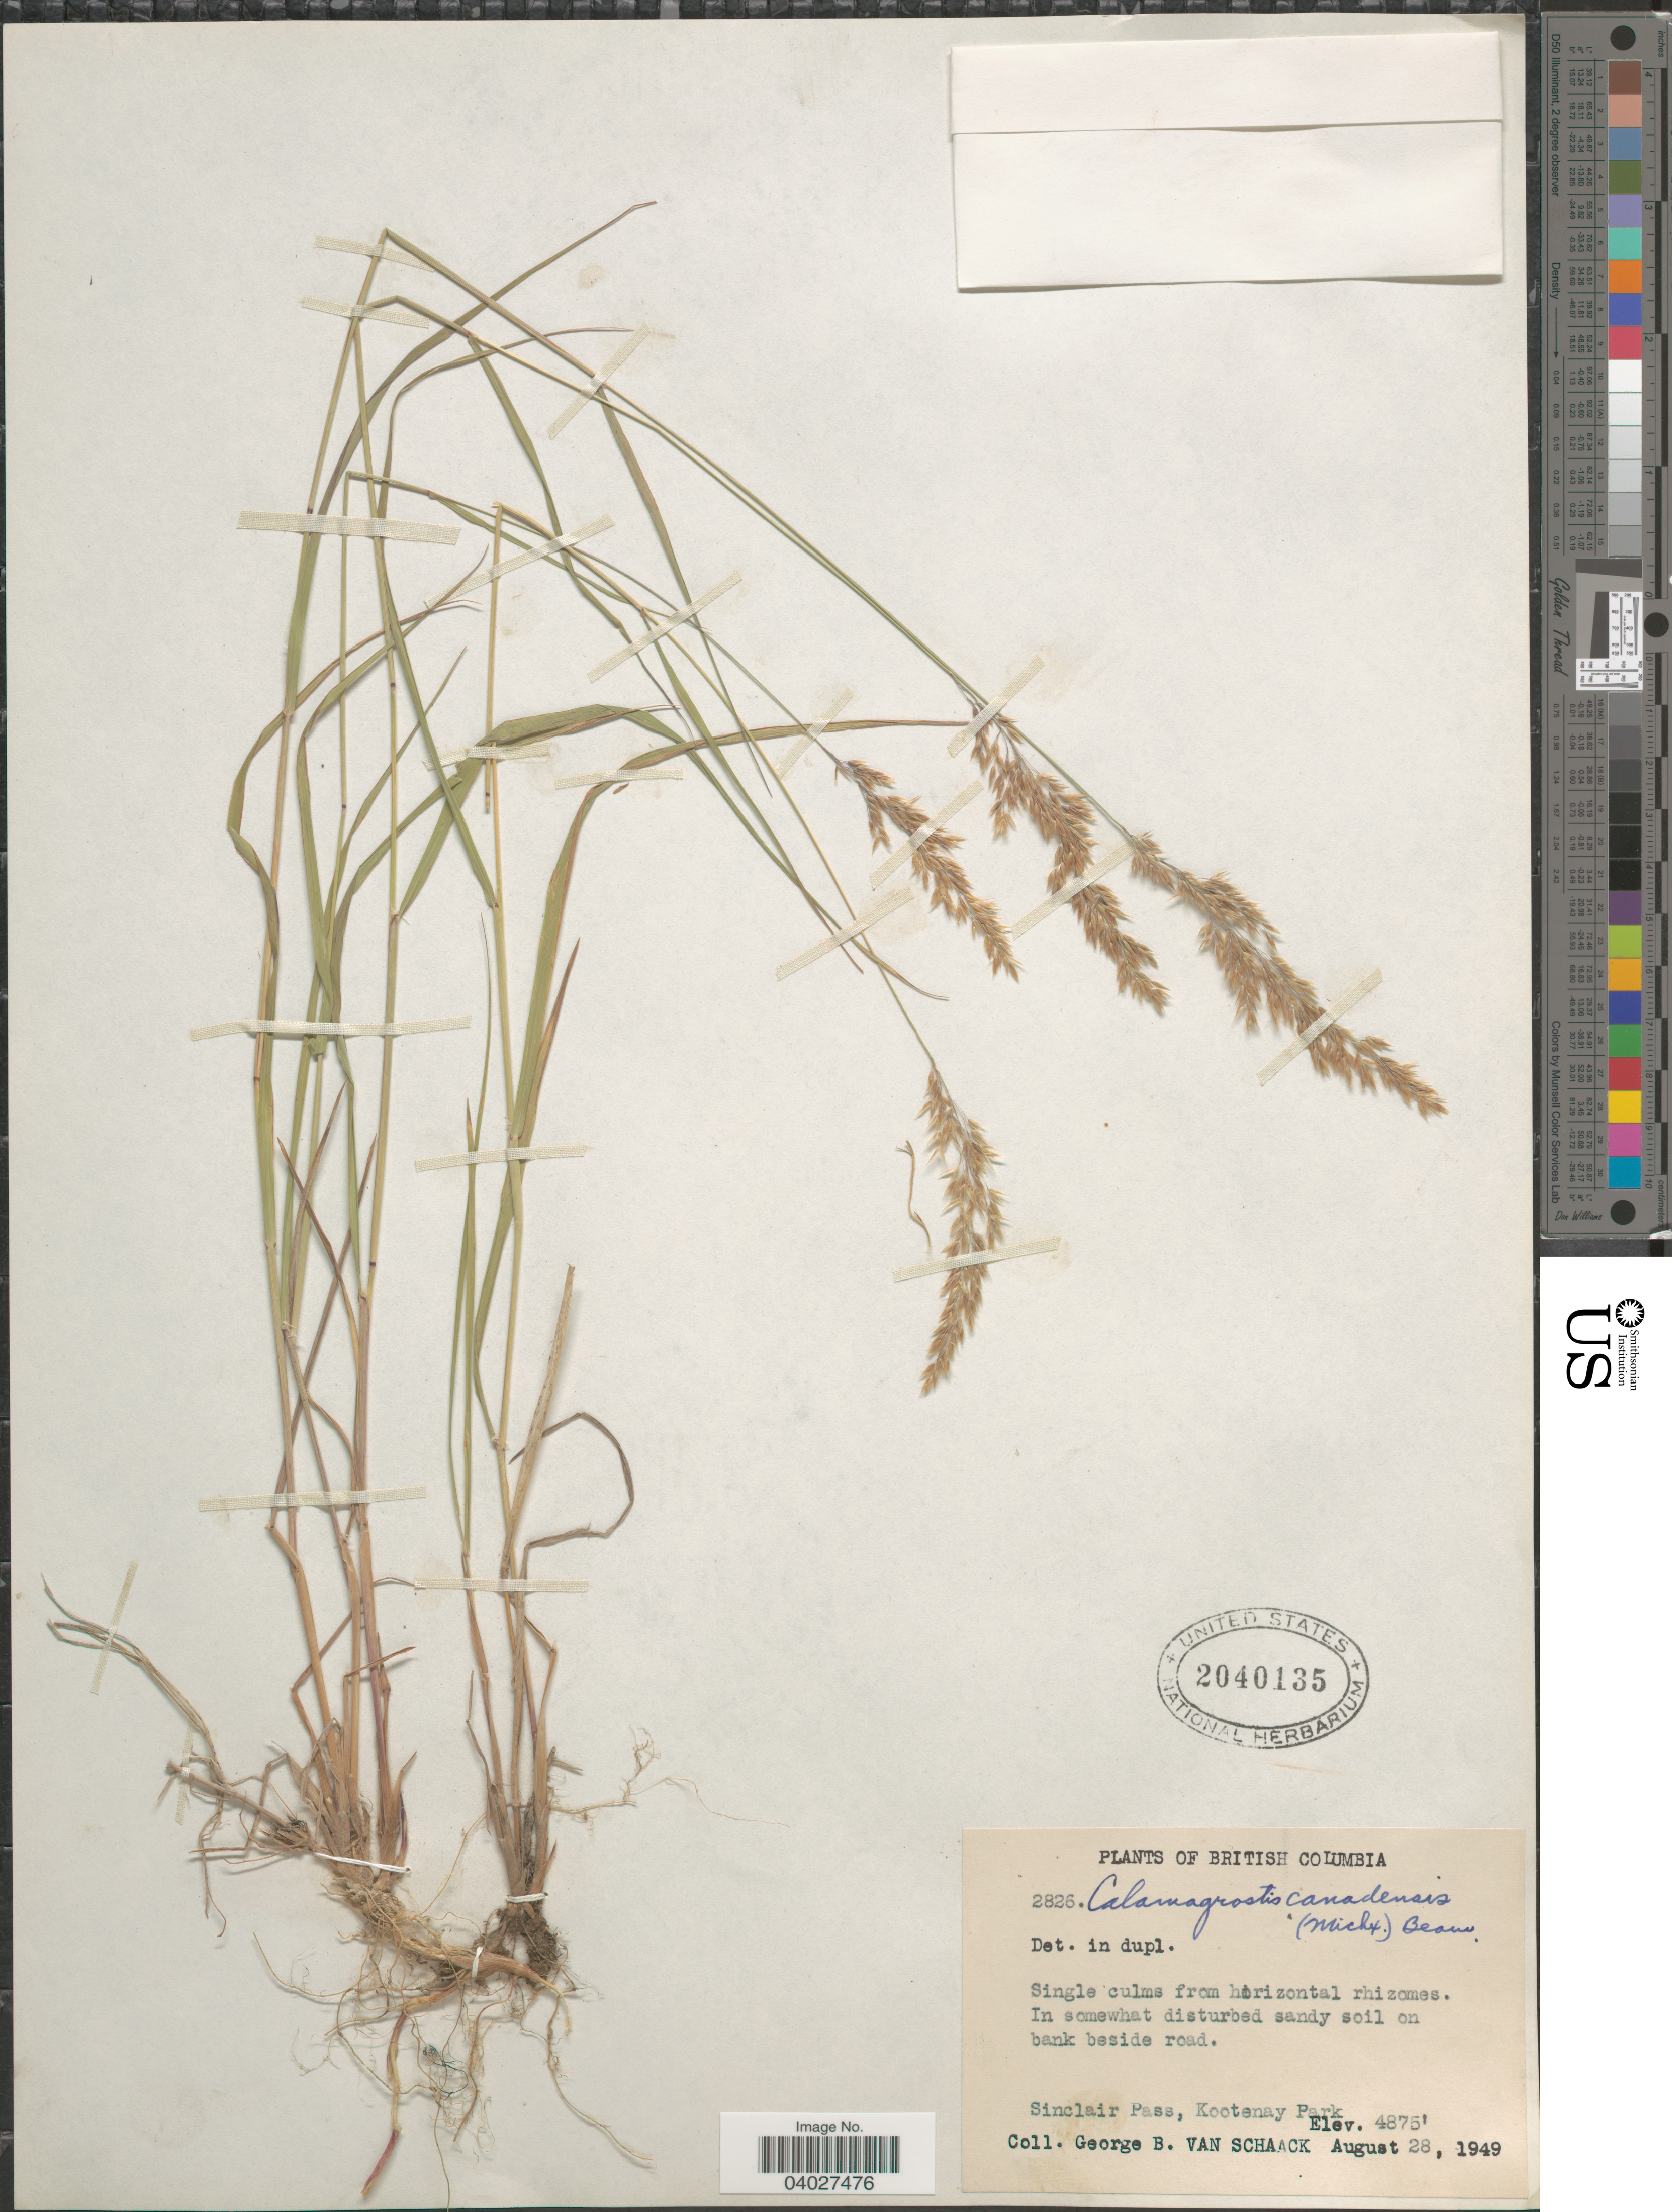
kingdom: Plantae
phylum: Tracheophyta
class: Liliopsida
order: Poales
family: Poaceae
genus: Calamagrostis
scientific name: Calamagrostis canadensis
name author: (Michx.) P. Beauv.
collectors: G. Van Schaack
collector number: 2826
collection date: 1949-08-28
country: Canada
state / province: British Columbia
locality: Sinclair Pass, Kootenay Park.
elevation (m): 1486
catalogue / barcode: US 2040135